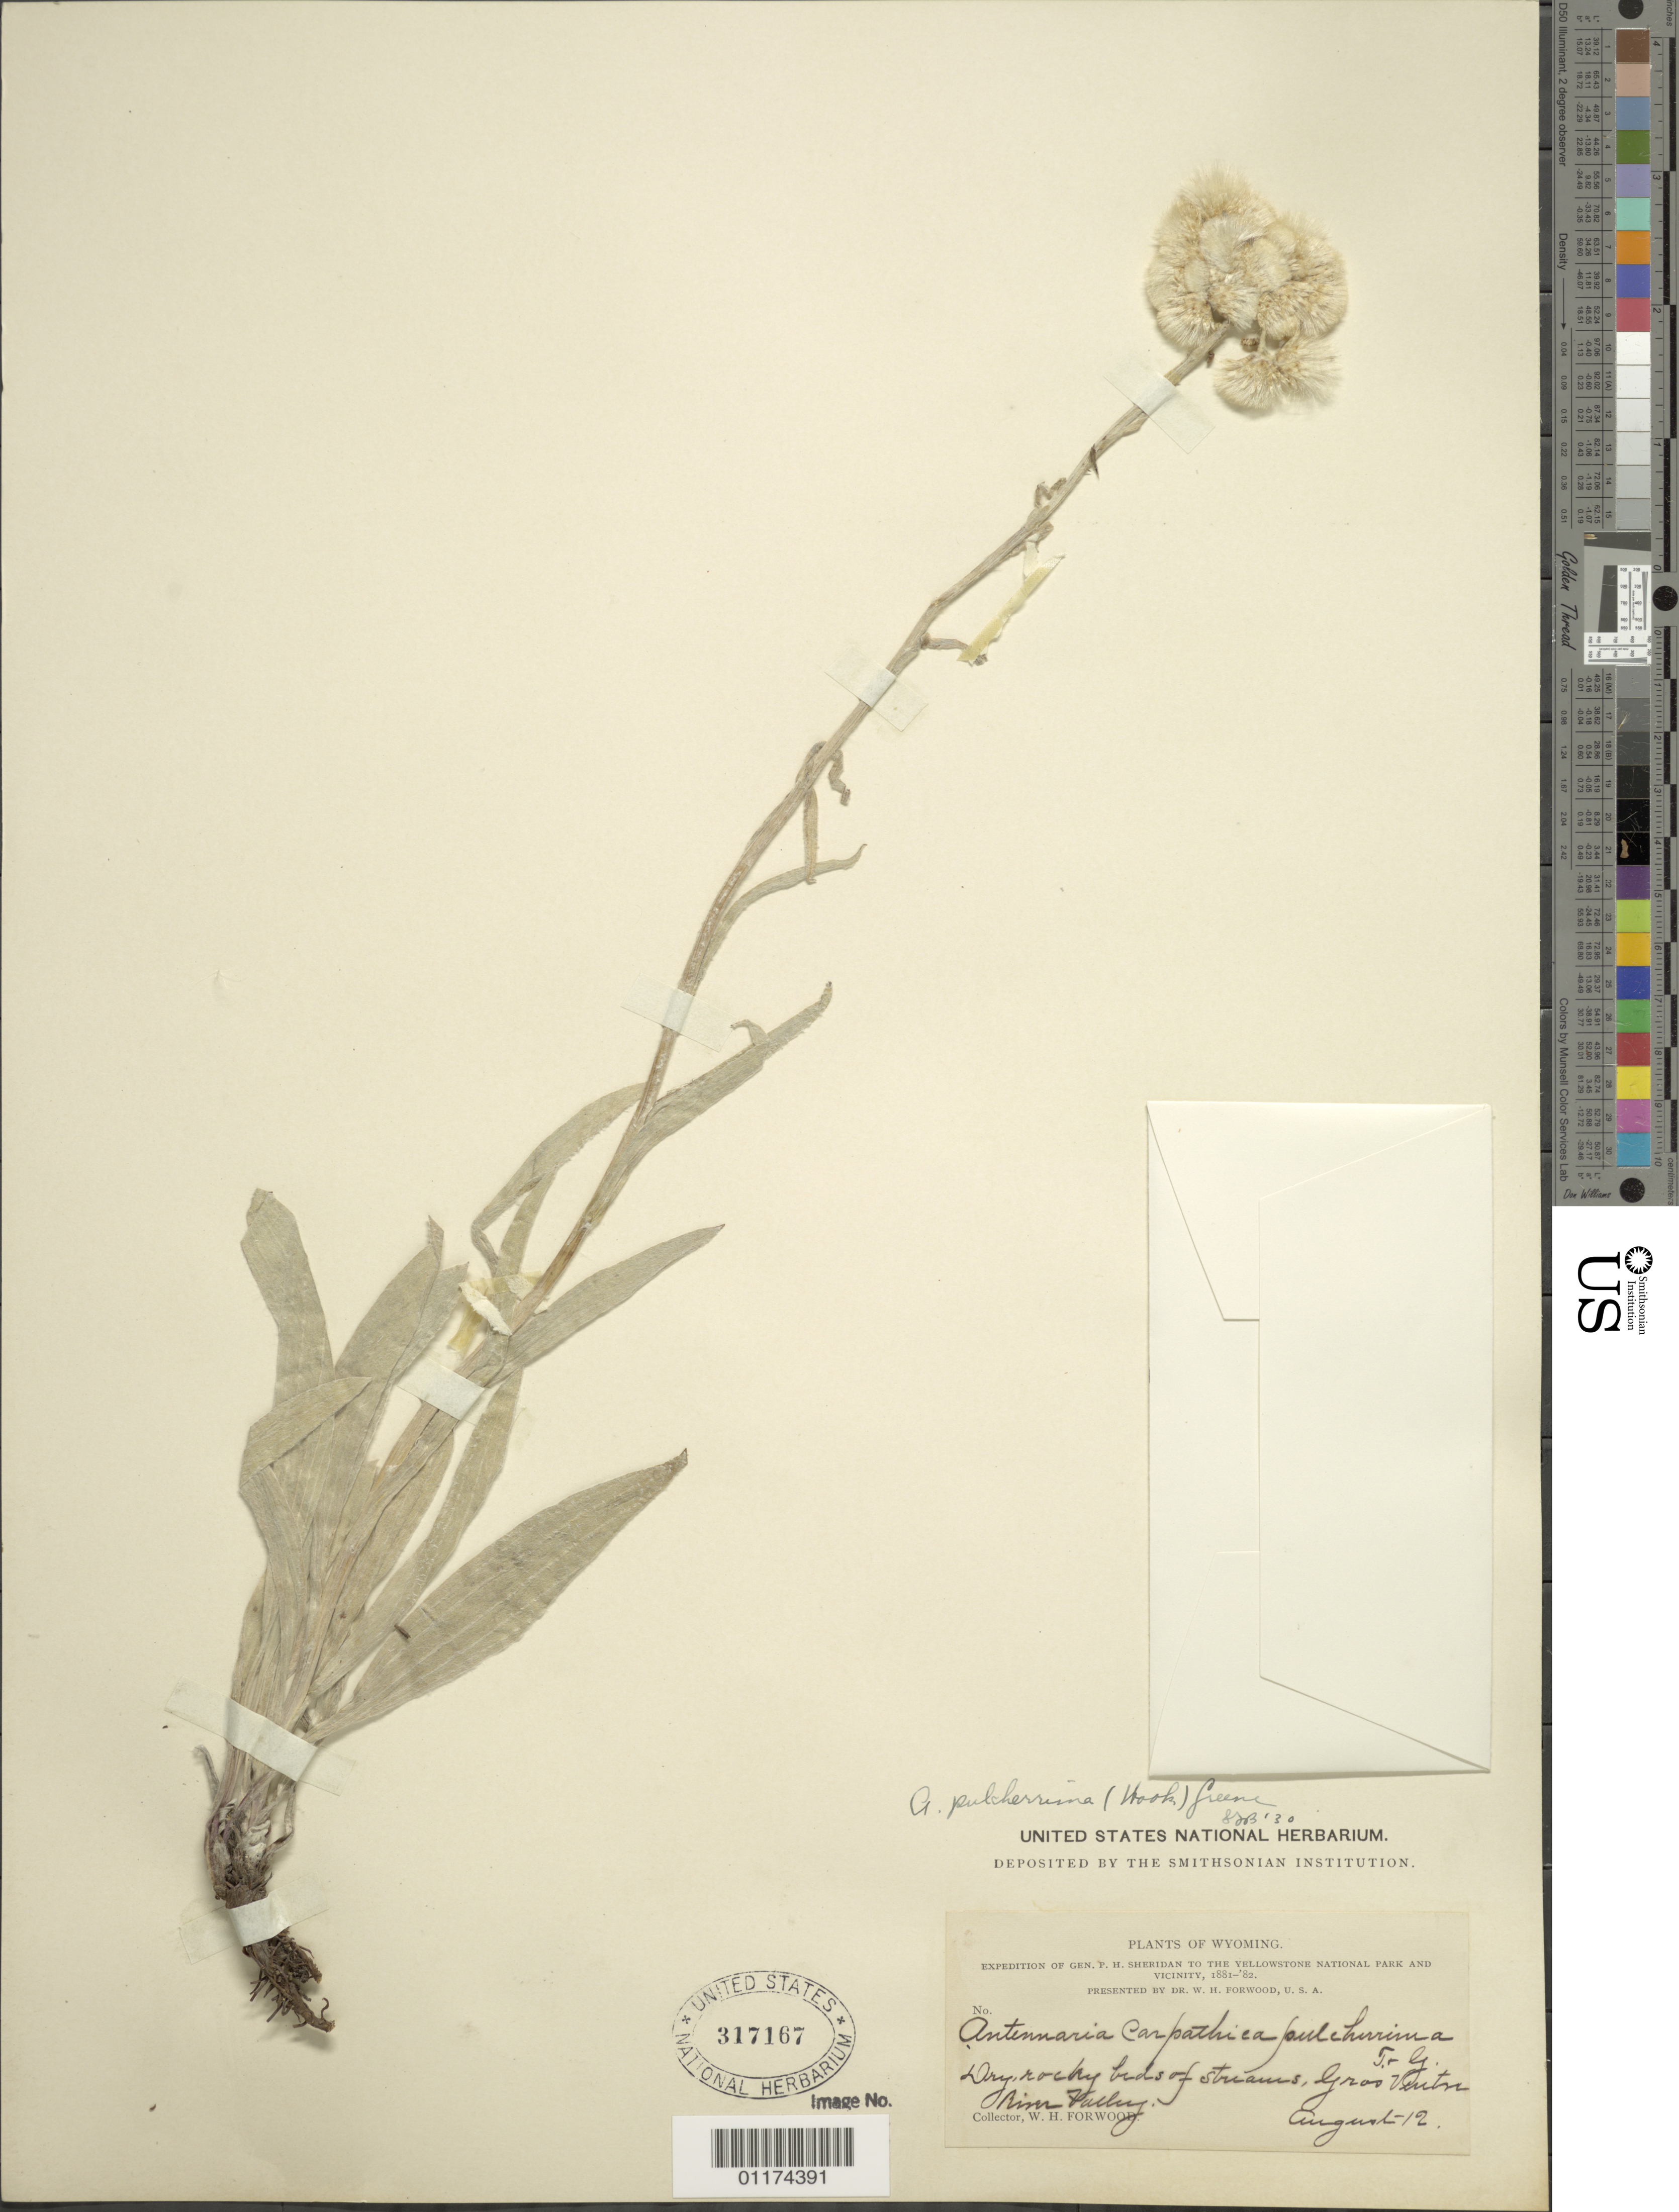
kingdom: Plantae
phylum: Tracheophyta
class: Magnoliopsida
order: Asterales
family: Asteraceae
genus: Antennaria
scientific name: Antennaria pulcherrima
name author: (Hook.) Greene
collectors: W. Forwood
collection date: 1881-08-12 or 1882-08-12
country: United States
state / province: Wyoming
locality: Dry rocky beds of streams, Gros Ventre River Valley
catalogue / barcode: US 317167